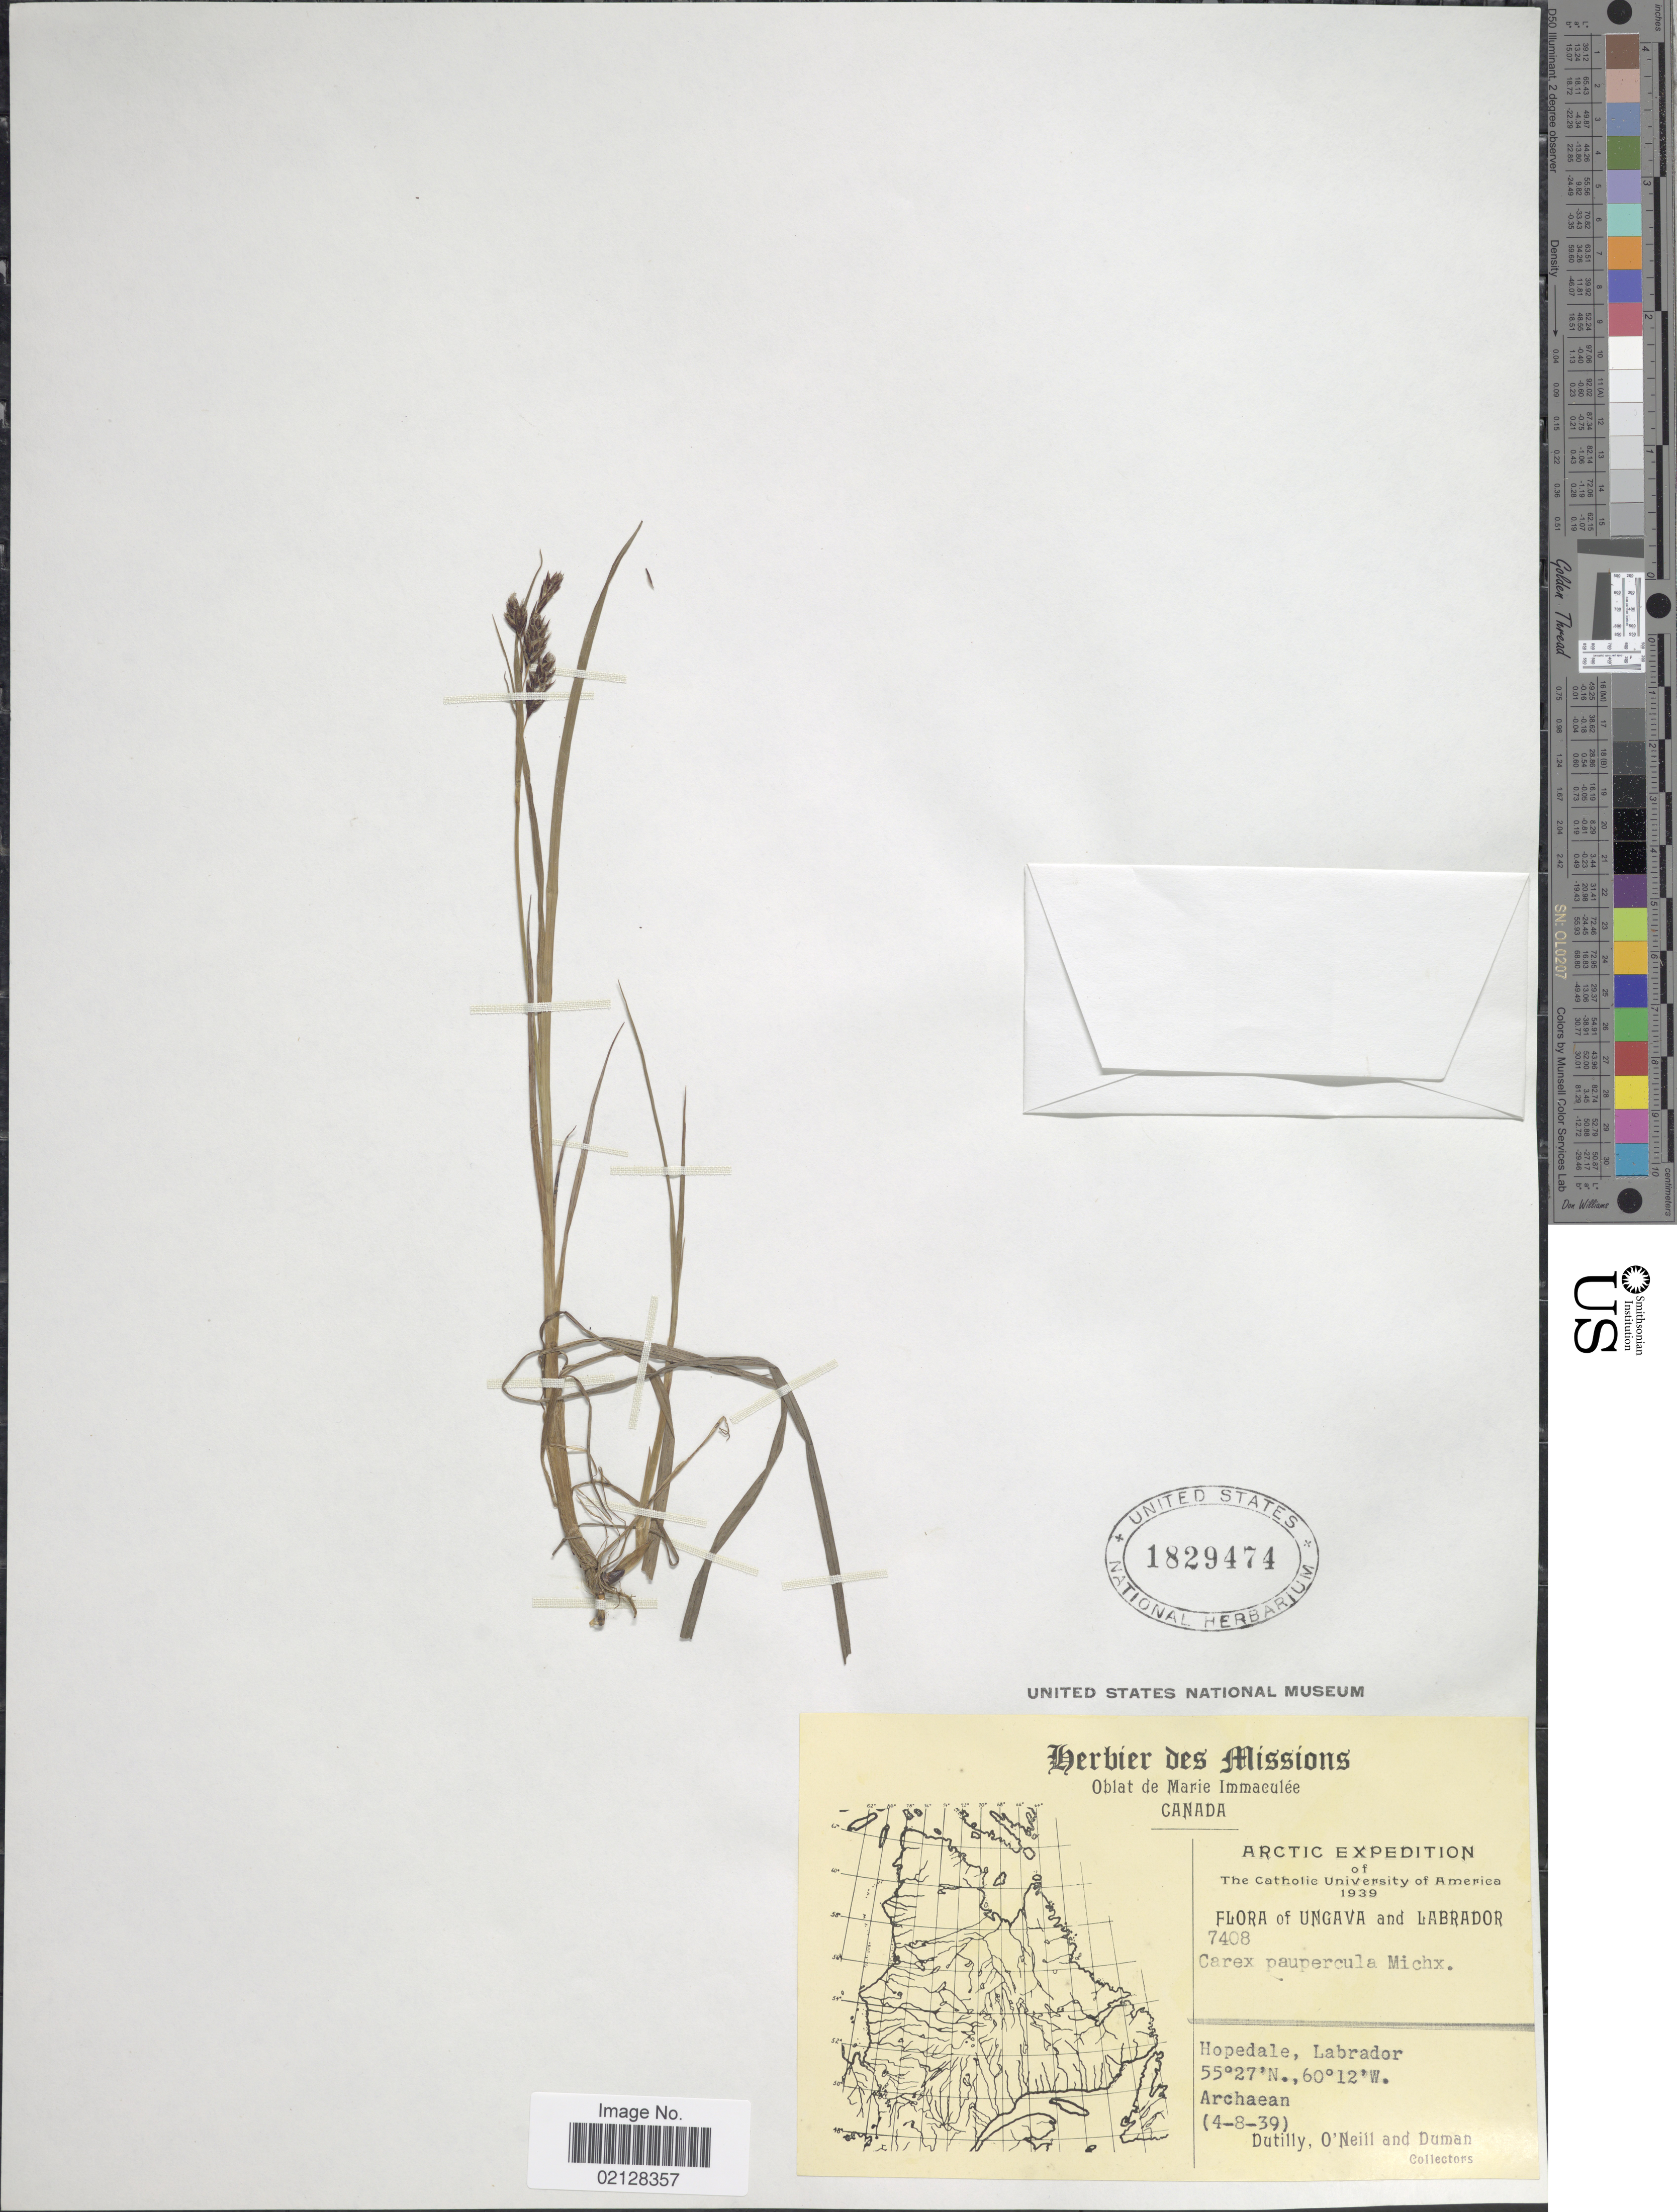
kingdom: Plantae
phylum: Tracheophyta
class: Liliopsida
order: Poales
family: Cyperaceae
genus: Carex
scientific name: Carex magellanica subsp. irrigua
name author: (Wahlenb.) Hiitonen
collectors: -. Dutilly, O' Neill & -. Duman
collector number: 7408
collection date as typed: Transcribed d/m/y: 4/8/39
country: Canada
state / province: Newfoundland and Labrador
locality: Ungava and Labrador. Hopedale, Labrador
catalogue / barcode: US 1829474